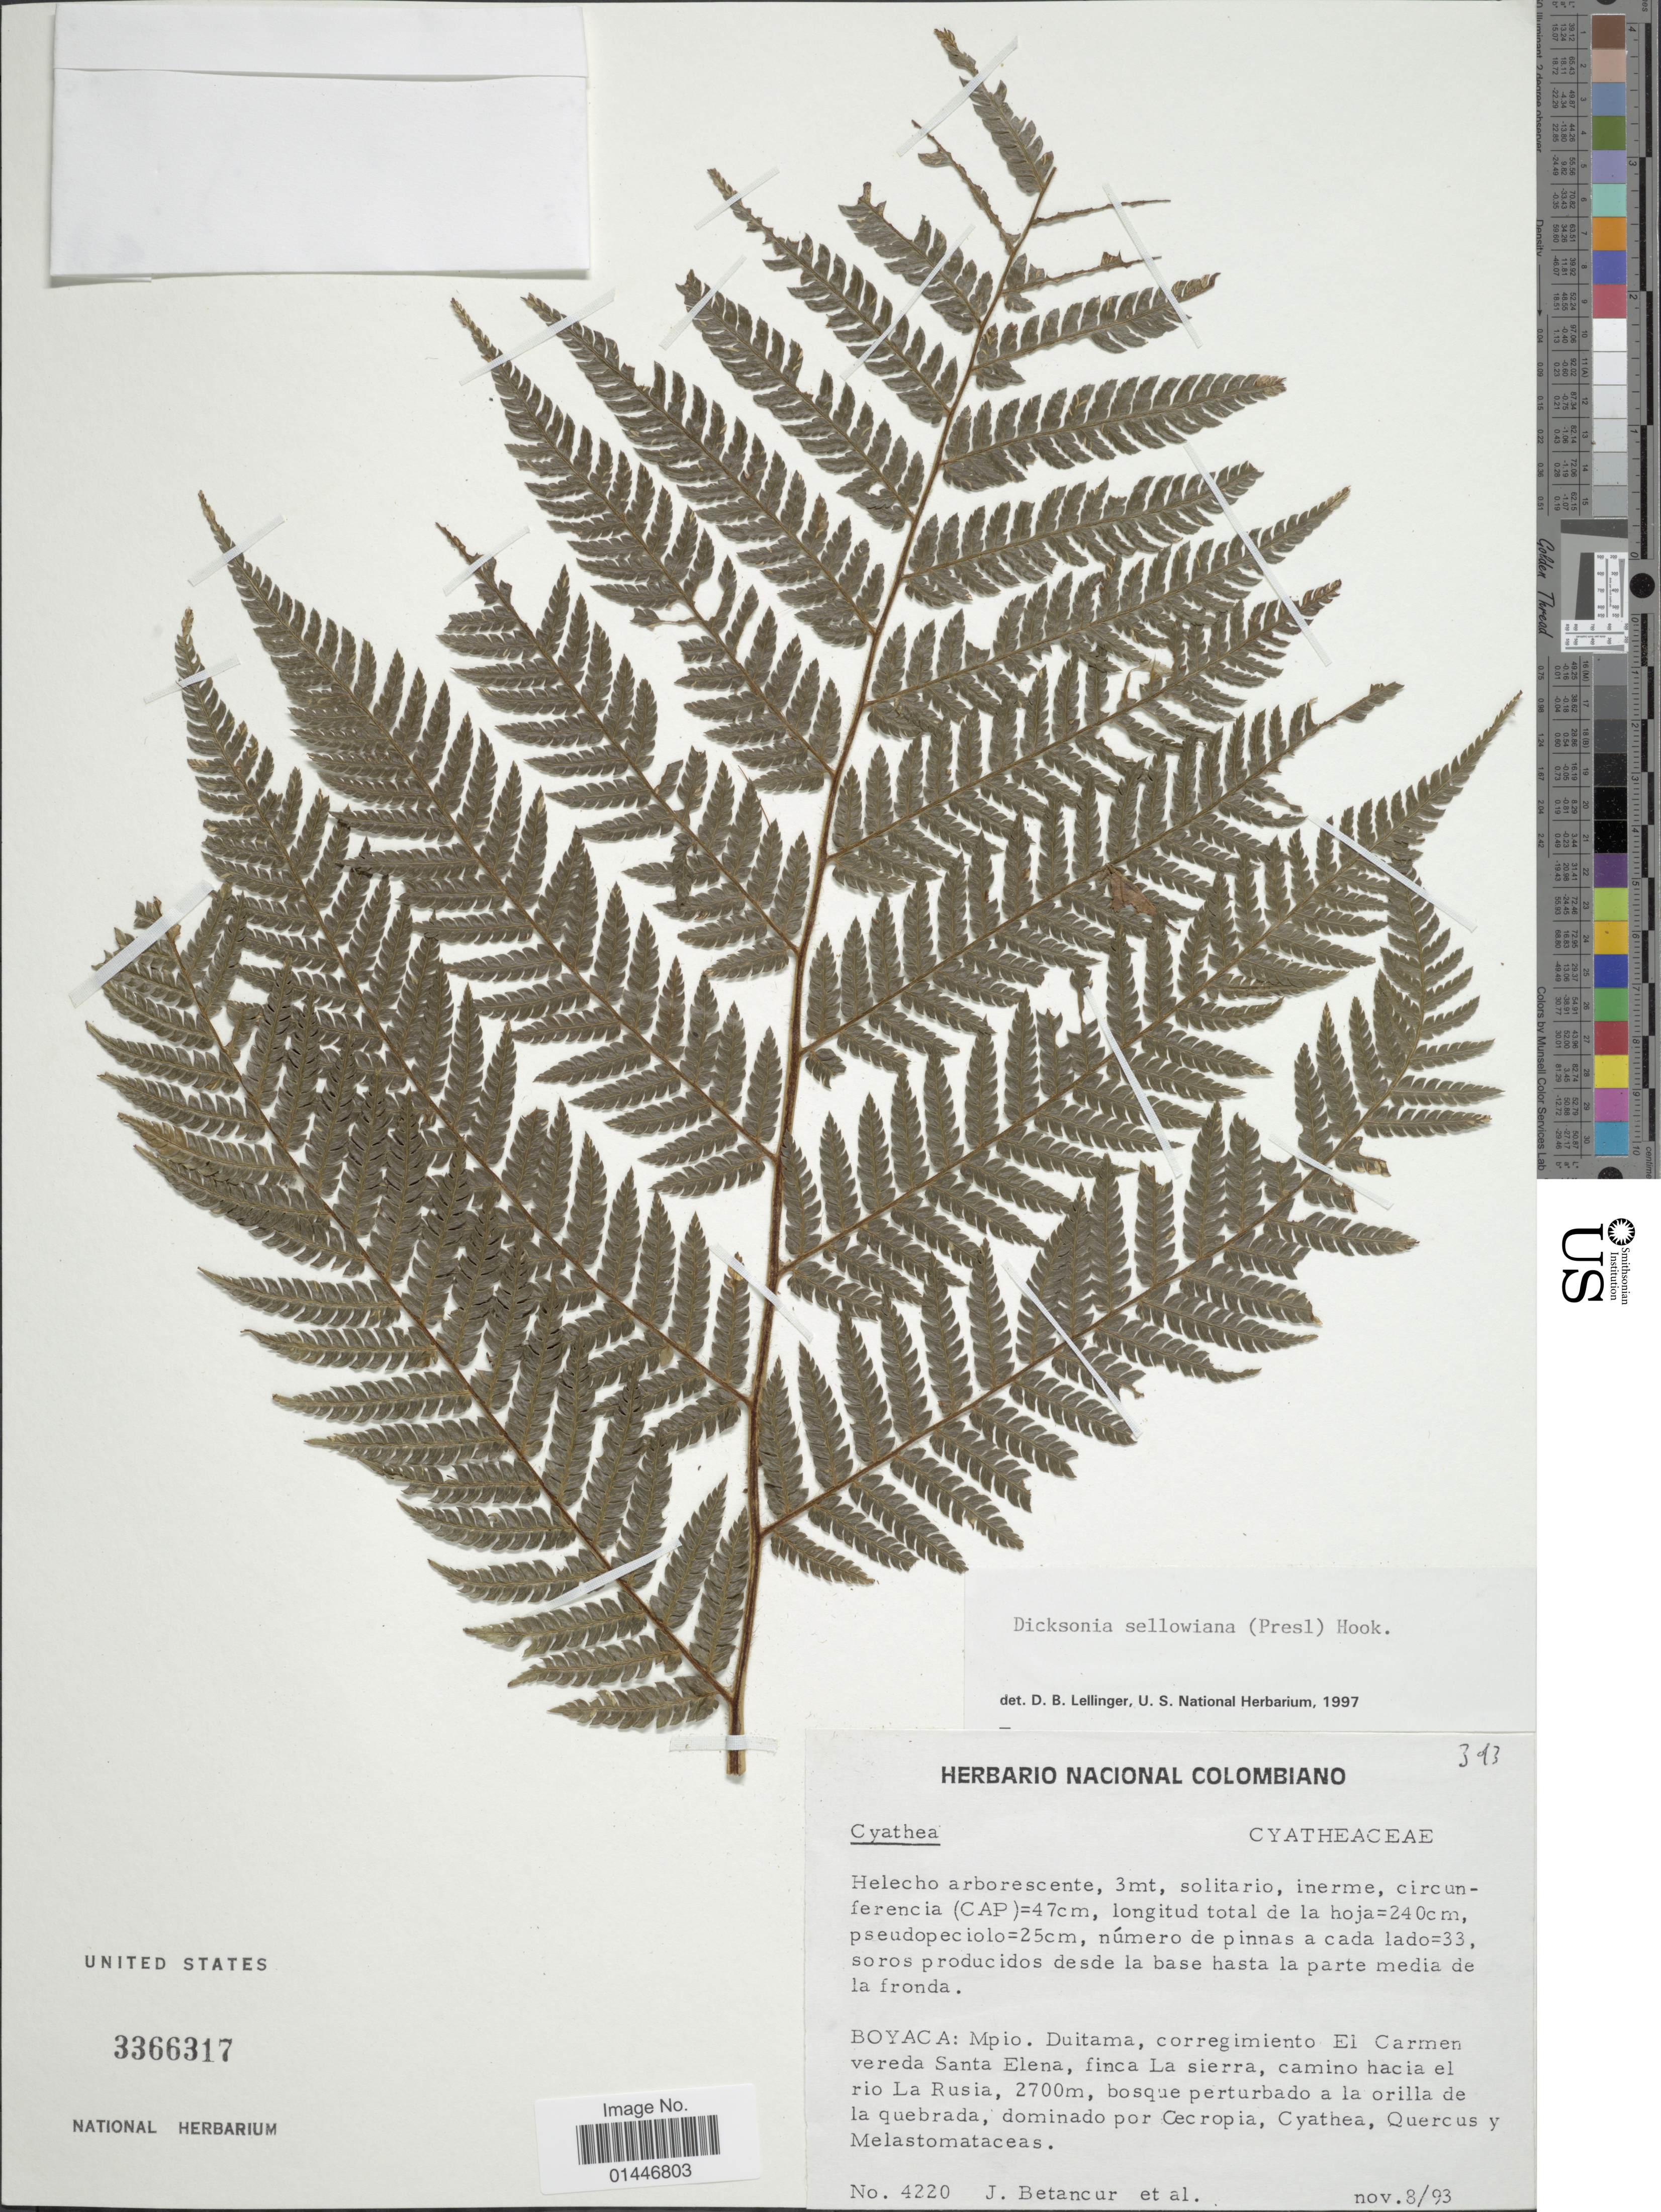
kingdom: Plantae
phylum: Tracheophyta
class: Polypodiopsida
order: Cyatheales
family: Dicksoniaceae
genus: Dicksonia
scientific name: Dicksonia sellowiana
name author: Hook.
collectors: J. Betancur & et al.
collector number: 4220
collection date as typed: Transcribed d/m/y: 8/11/93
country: Colombia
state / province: Boyacá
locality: Mpio. Duitana, corregimiento El Carmen vereda Santa Elena, finca La Sierra, camino hacia el rio La Rusia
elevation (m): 2700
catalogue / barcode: US 3366317